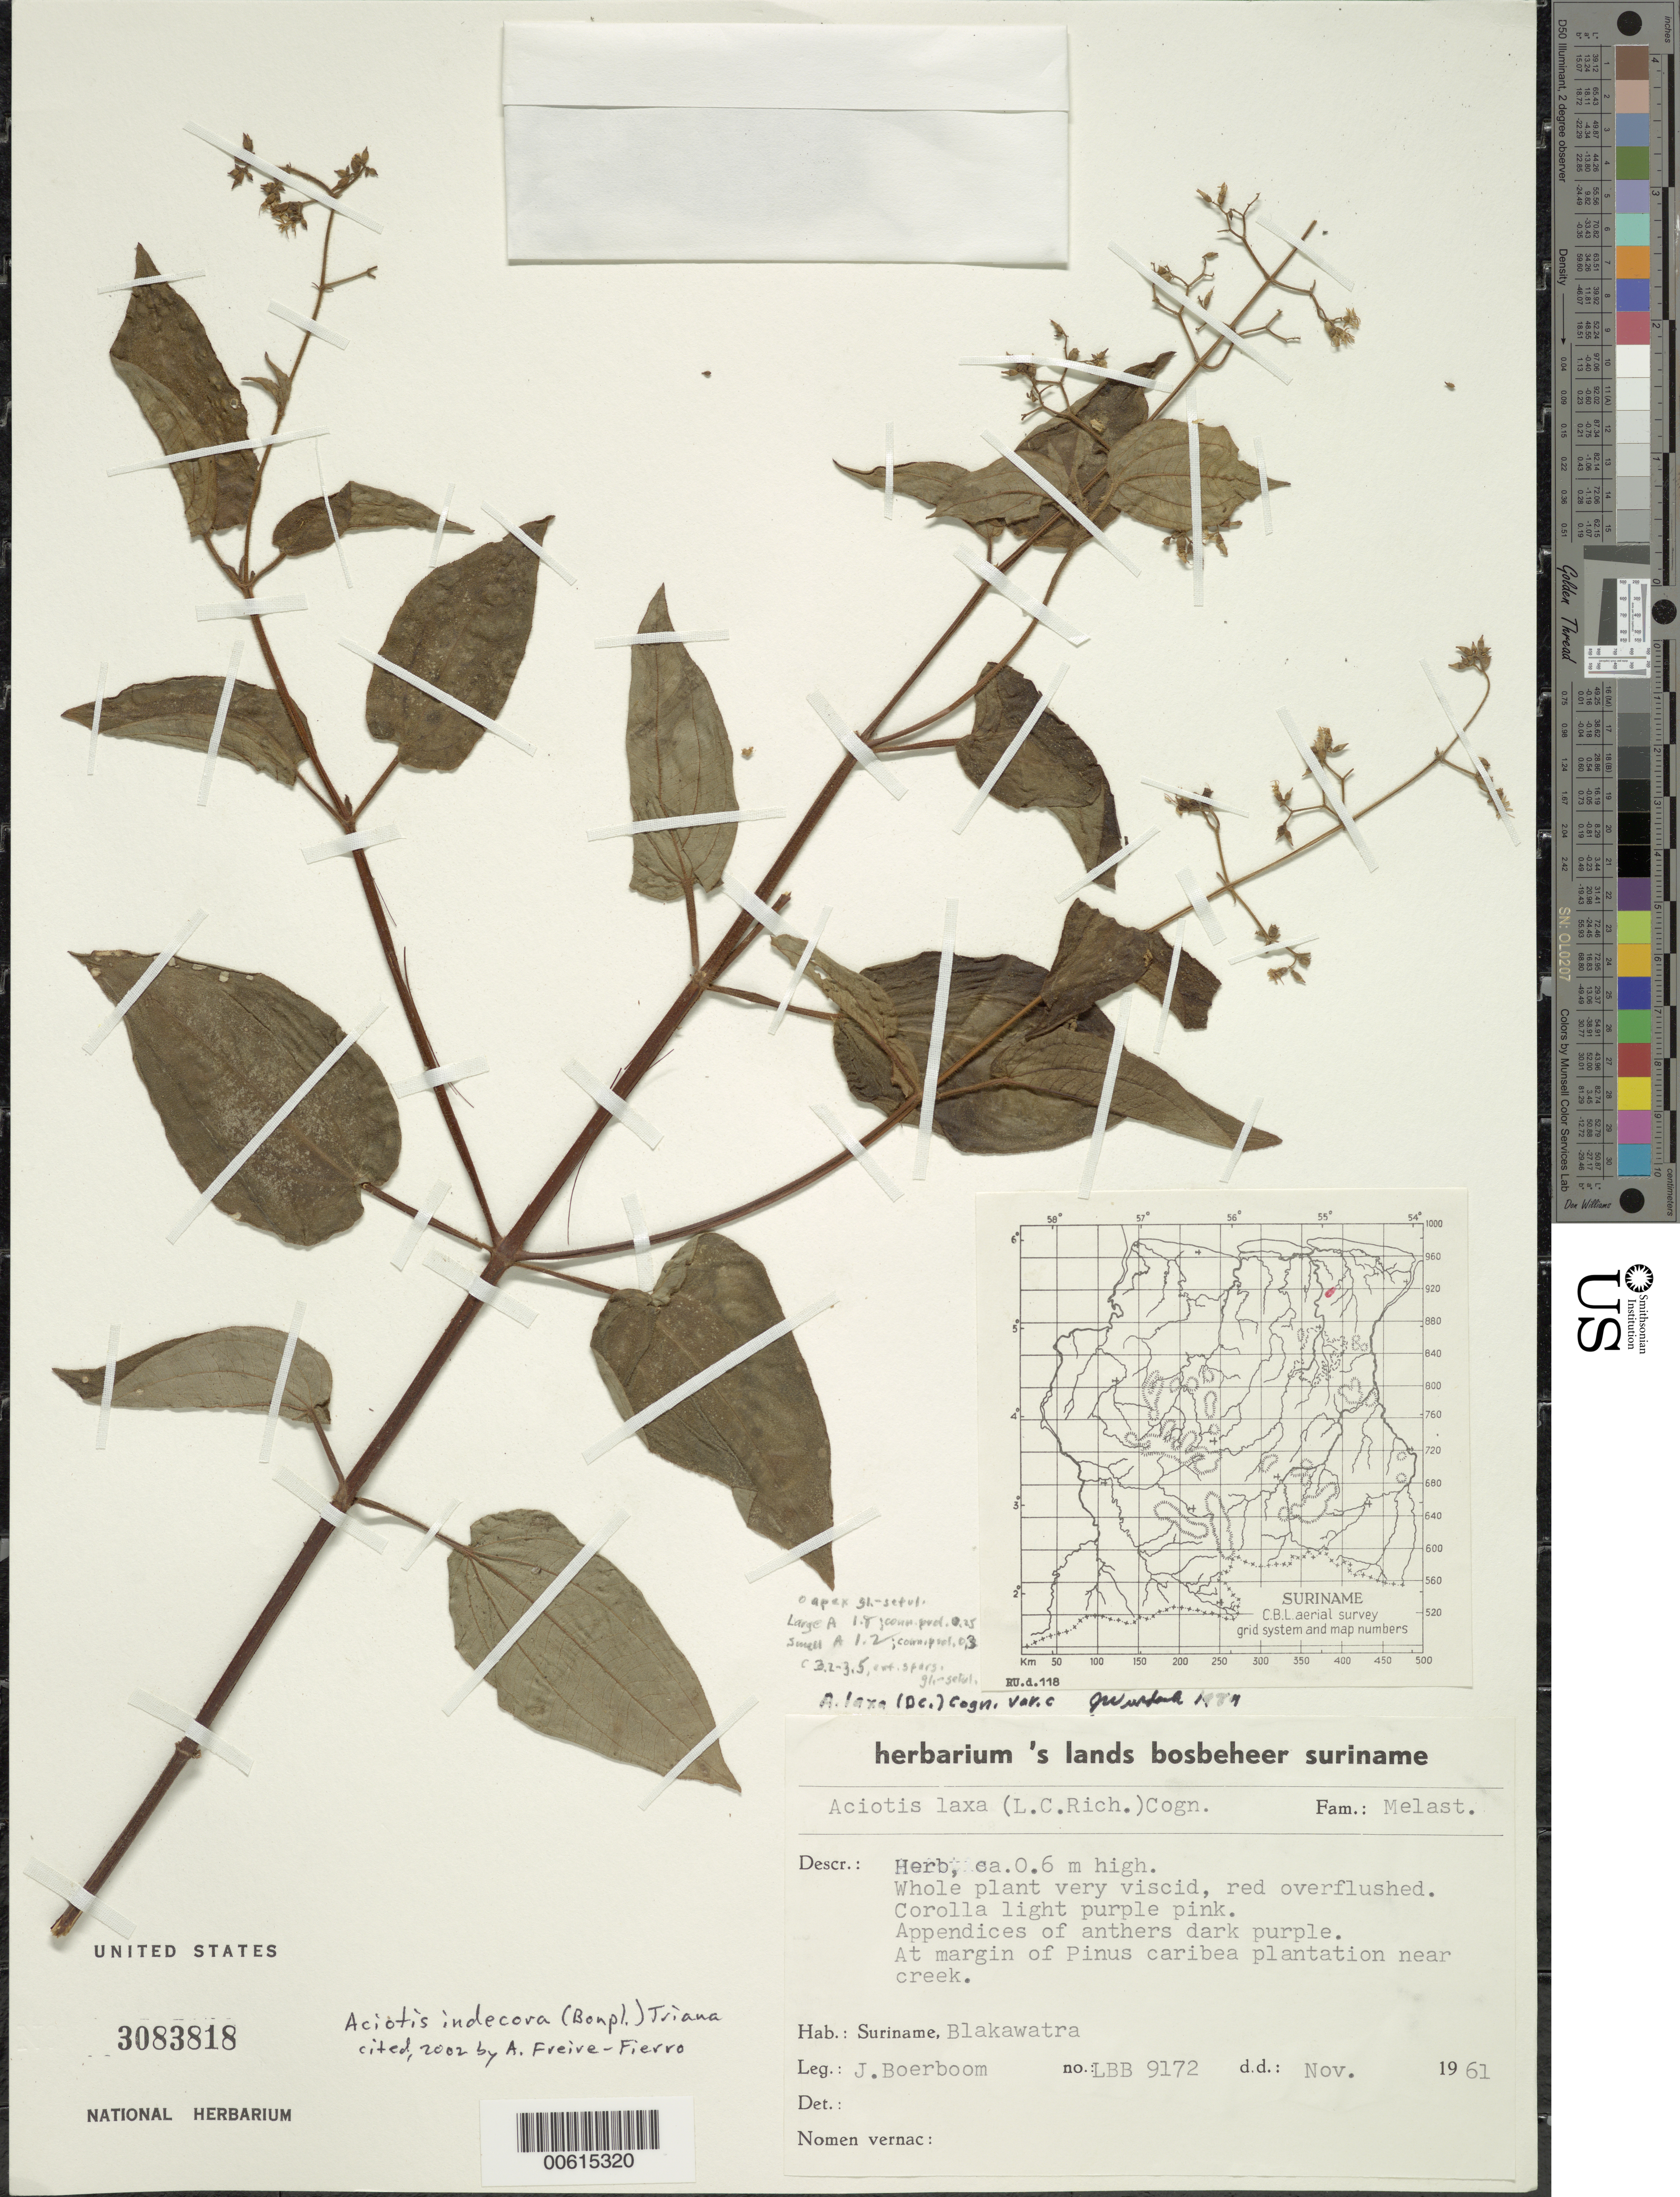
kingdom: Plantae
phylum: Tracheophyta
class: Magnoliopsida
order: Myrtales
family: Melastomataceae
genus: Aciotis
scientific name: Aciotis indecora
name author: (Bonpl.) Triana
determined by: Freire-Fierro, A.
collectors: J. Boerboom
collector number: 9172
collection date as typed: Nov-61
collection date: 1961-11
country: Suriname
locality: Blakawatra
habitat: Margin of Pinus caribea plantation near creek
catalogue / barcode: US 3083818